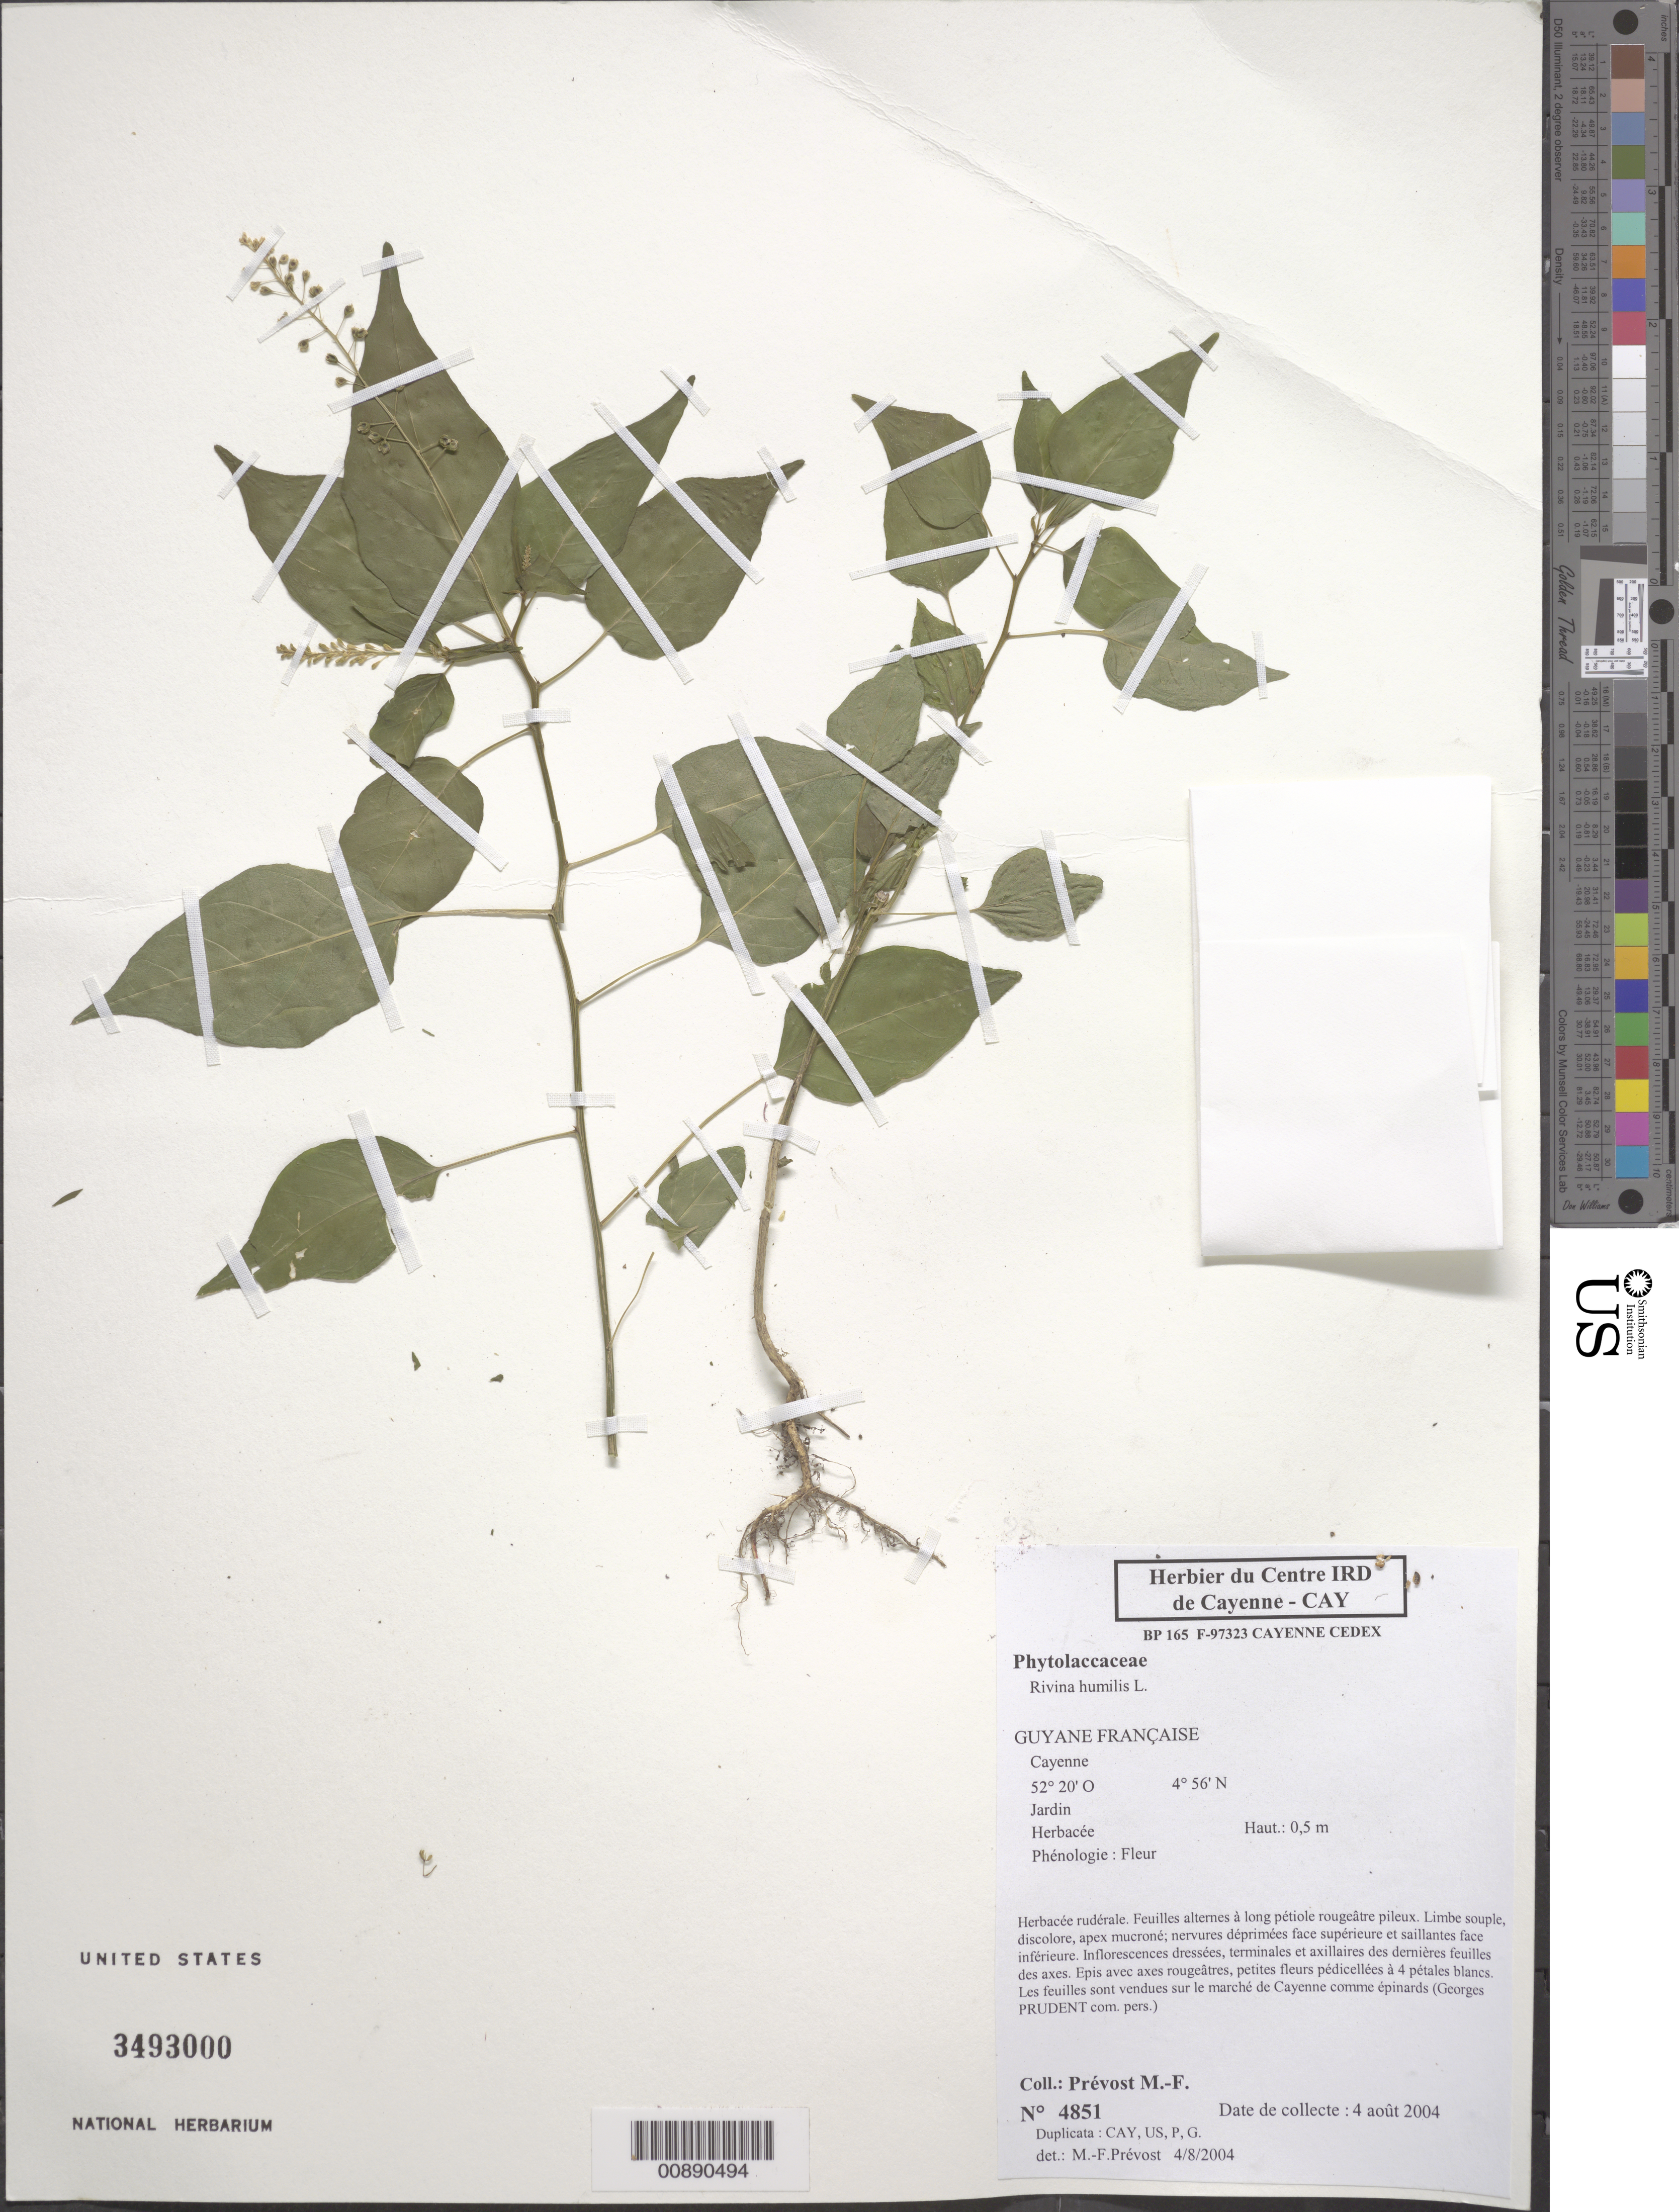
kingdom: Plantae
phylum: Tracheophyta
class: Magnoliopsida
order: Caryophyllales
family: Phytolaccaceae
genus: Rivina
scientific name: Rivina humilis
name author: L.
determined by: Prévost, M.-F.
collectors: M.-F. Prévost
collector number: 4851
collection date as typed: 4-Aug-04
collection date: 2004-08-04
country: French Guiana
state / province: Cayenne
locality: Cayenne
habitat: Jardin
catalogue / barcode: US 3493000